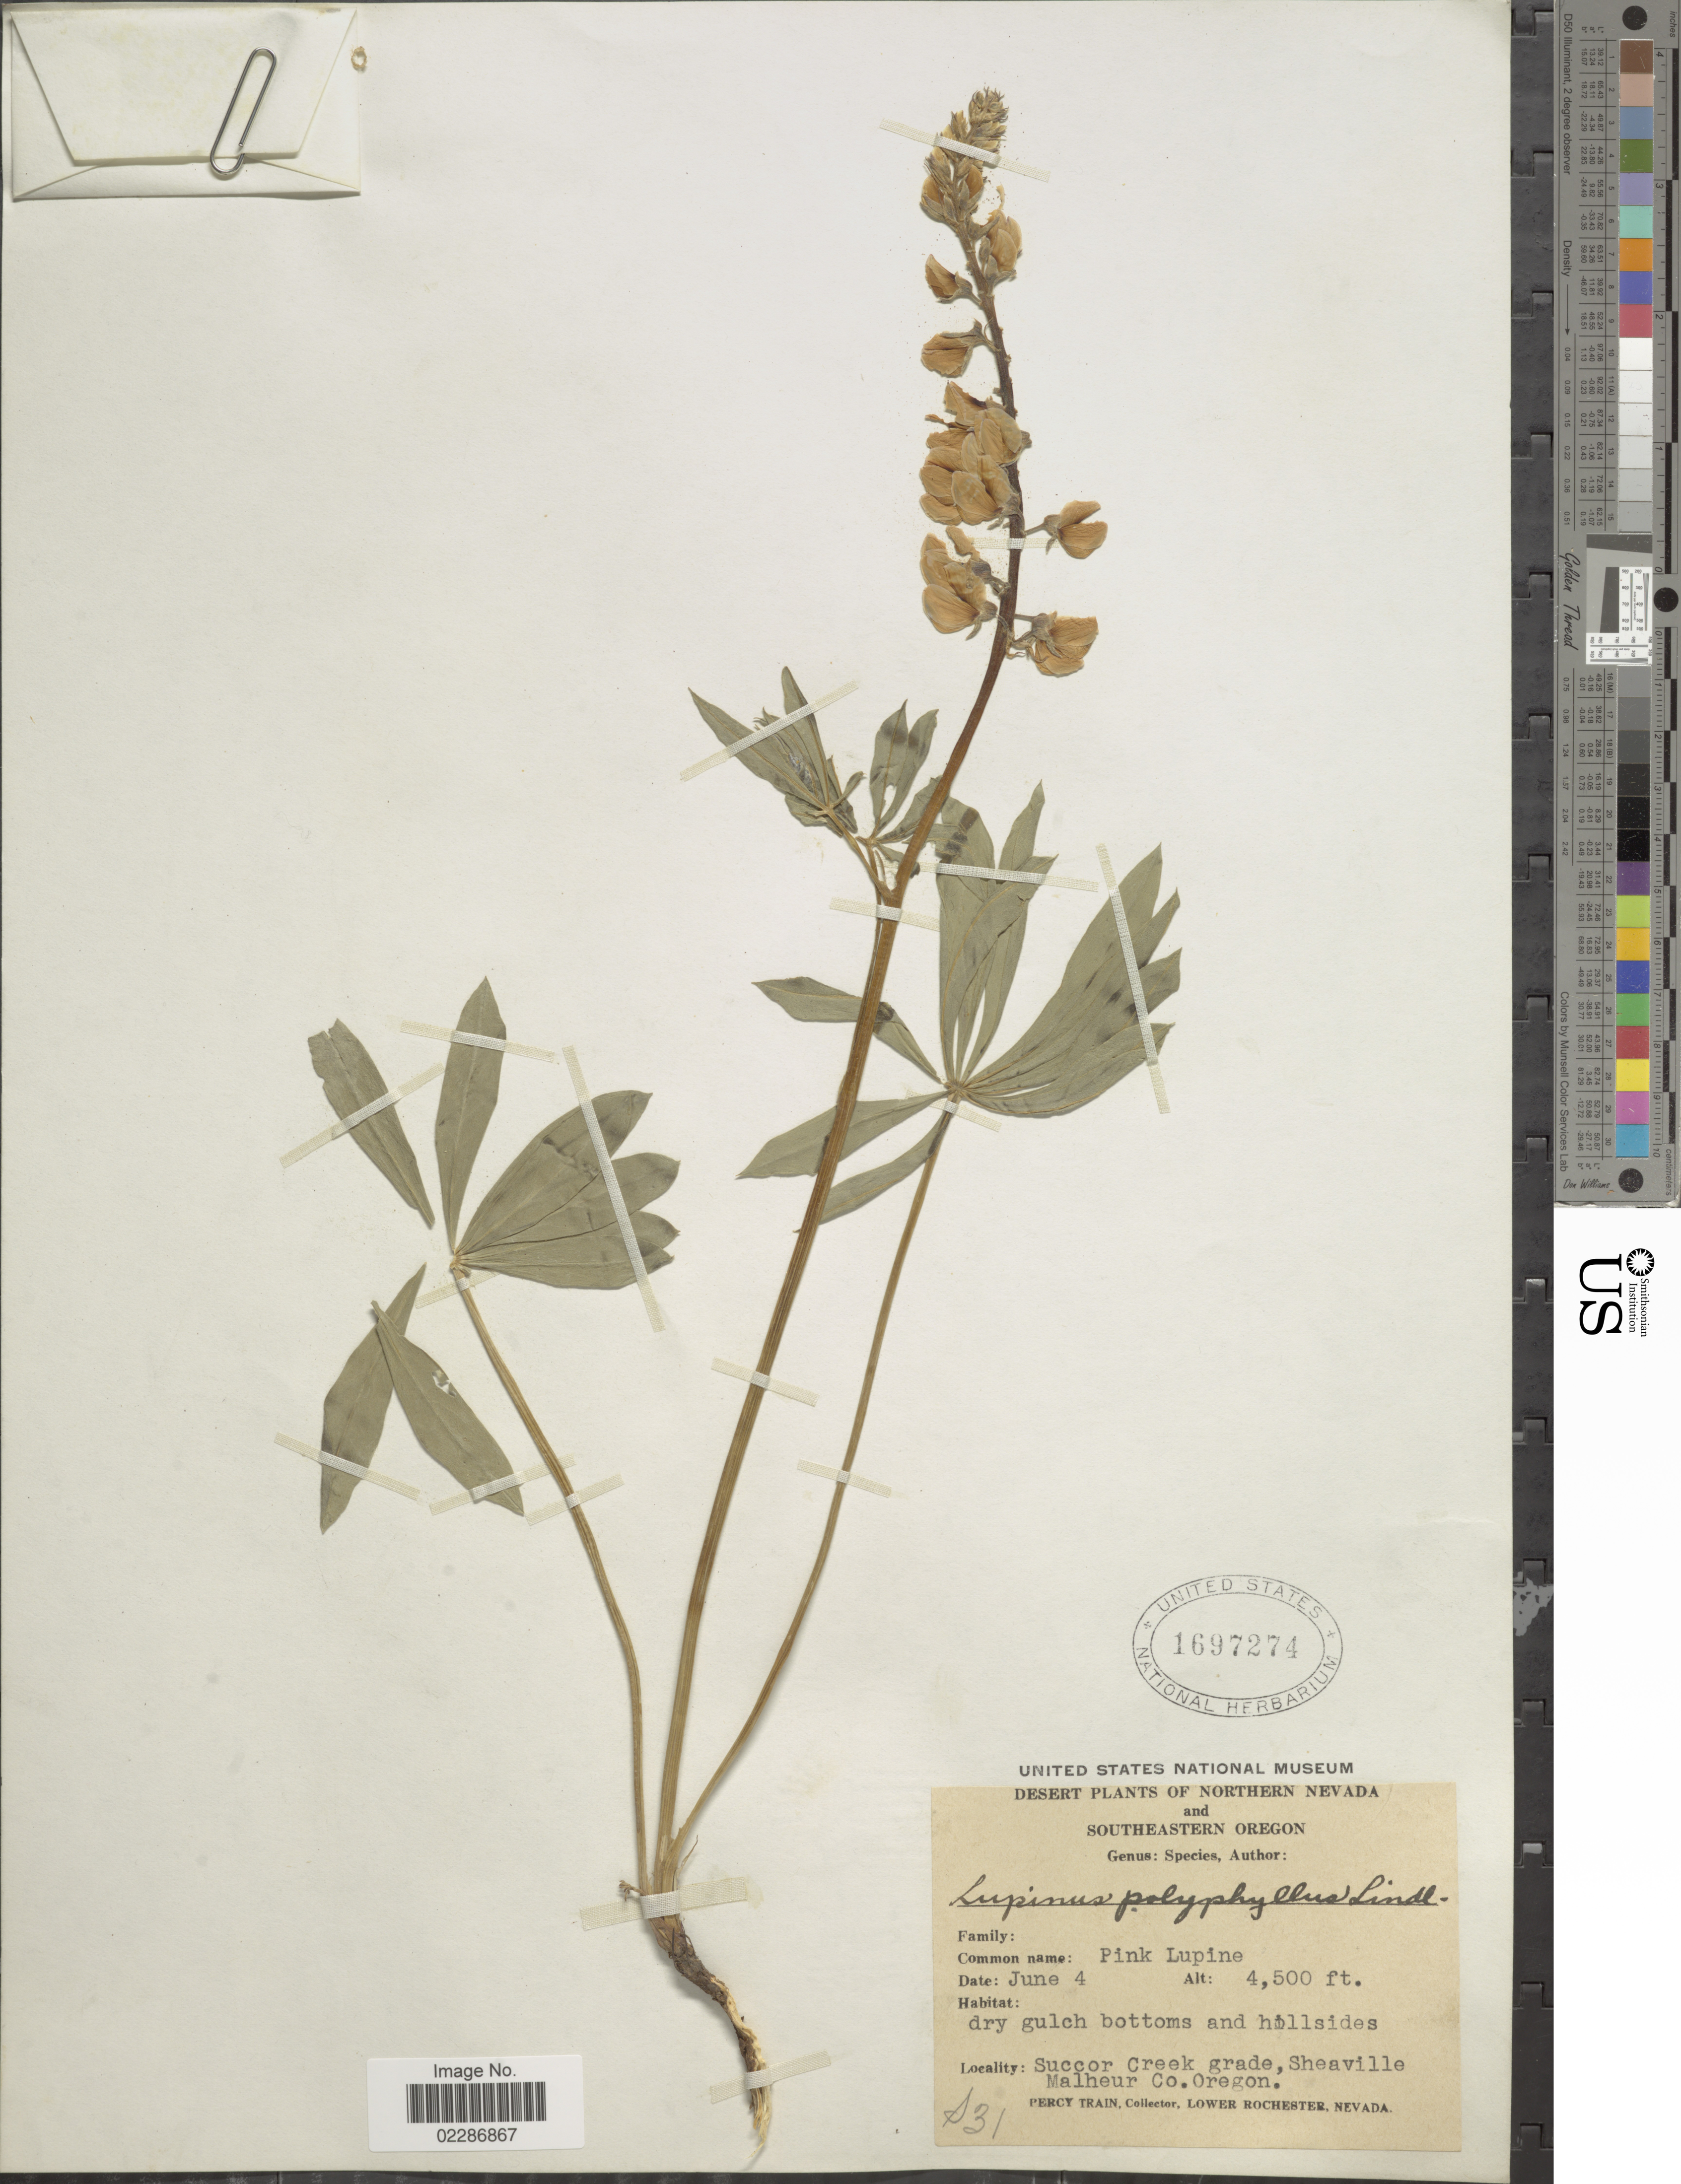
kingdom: Plantae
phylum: Tracheophyta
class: Magnoliopsida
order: Fabales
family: Fabaceae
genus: Lupinus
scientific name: Lupinus polyphyllus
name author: Lindl.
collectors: P. Train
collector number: S 31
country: United States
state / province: Oregon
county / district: Malheur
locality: Desert of Northern Nevada and Southeastern Oregon, dry gulch bottom and hillsides, Succor Creek grade, Sheaville Malheur Co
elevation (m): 1372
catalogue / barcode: US 1697274